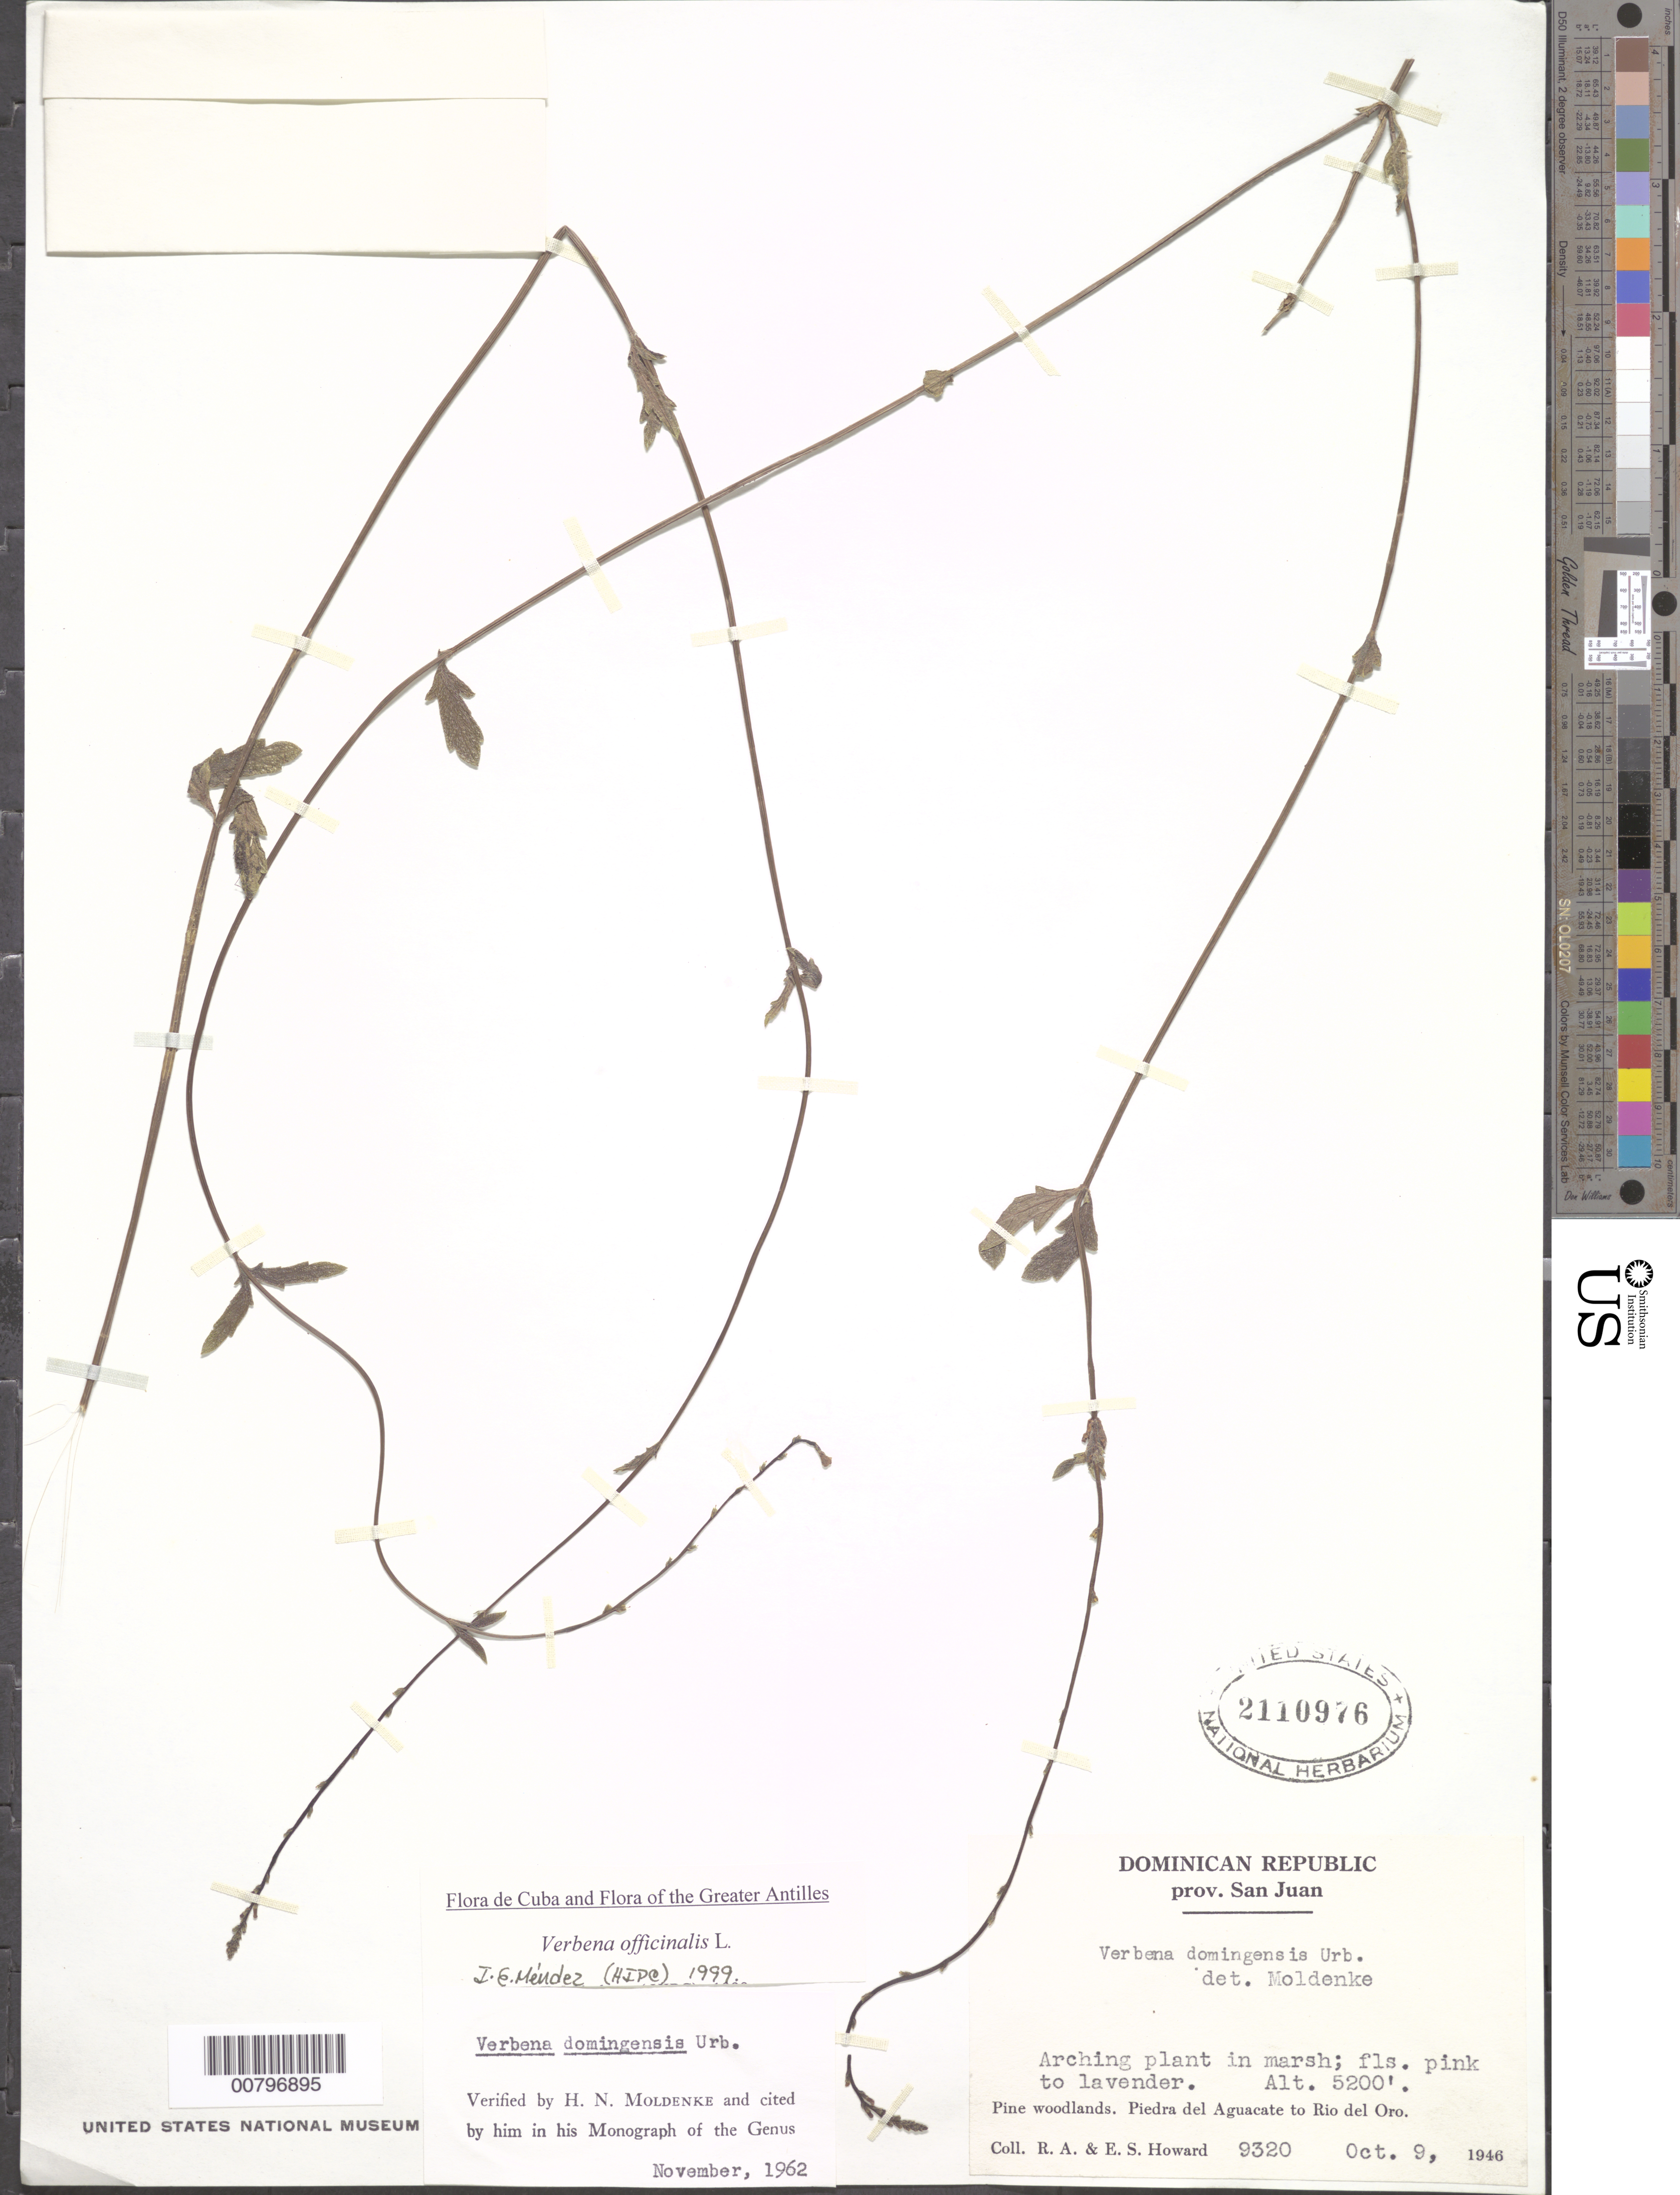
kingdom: Plantae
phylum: Tracheophyta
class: Magnoliopsida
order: Lamiales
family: Verbenaceae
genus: Verbena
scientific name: Verbena officinalis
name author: L.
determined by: Méndez, Isidro E., (HIPC)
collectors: R. A. Howard & E. S. Howard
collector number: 9320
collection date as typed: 09 Oct 1946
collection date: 1946-10-09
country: Dominican Republic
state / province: San Juan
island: Hispaniola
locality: Piedra del Aguacate to Rio del Oro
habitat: Marsh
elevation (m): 1585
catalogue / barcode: US 2110976